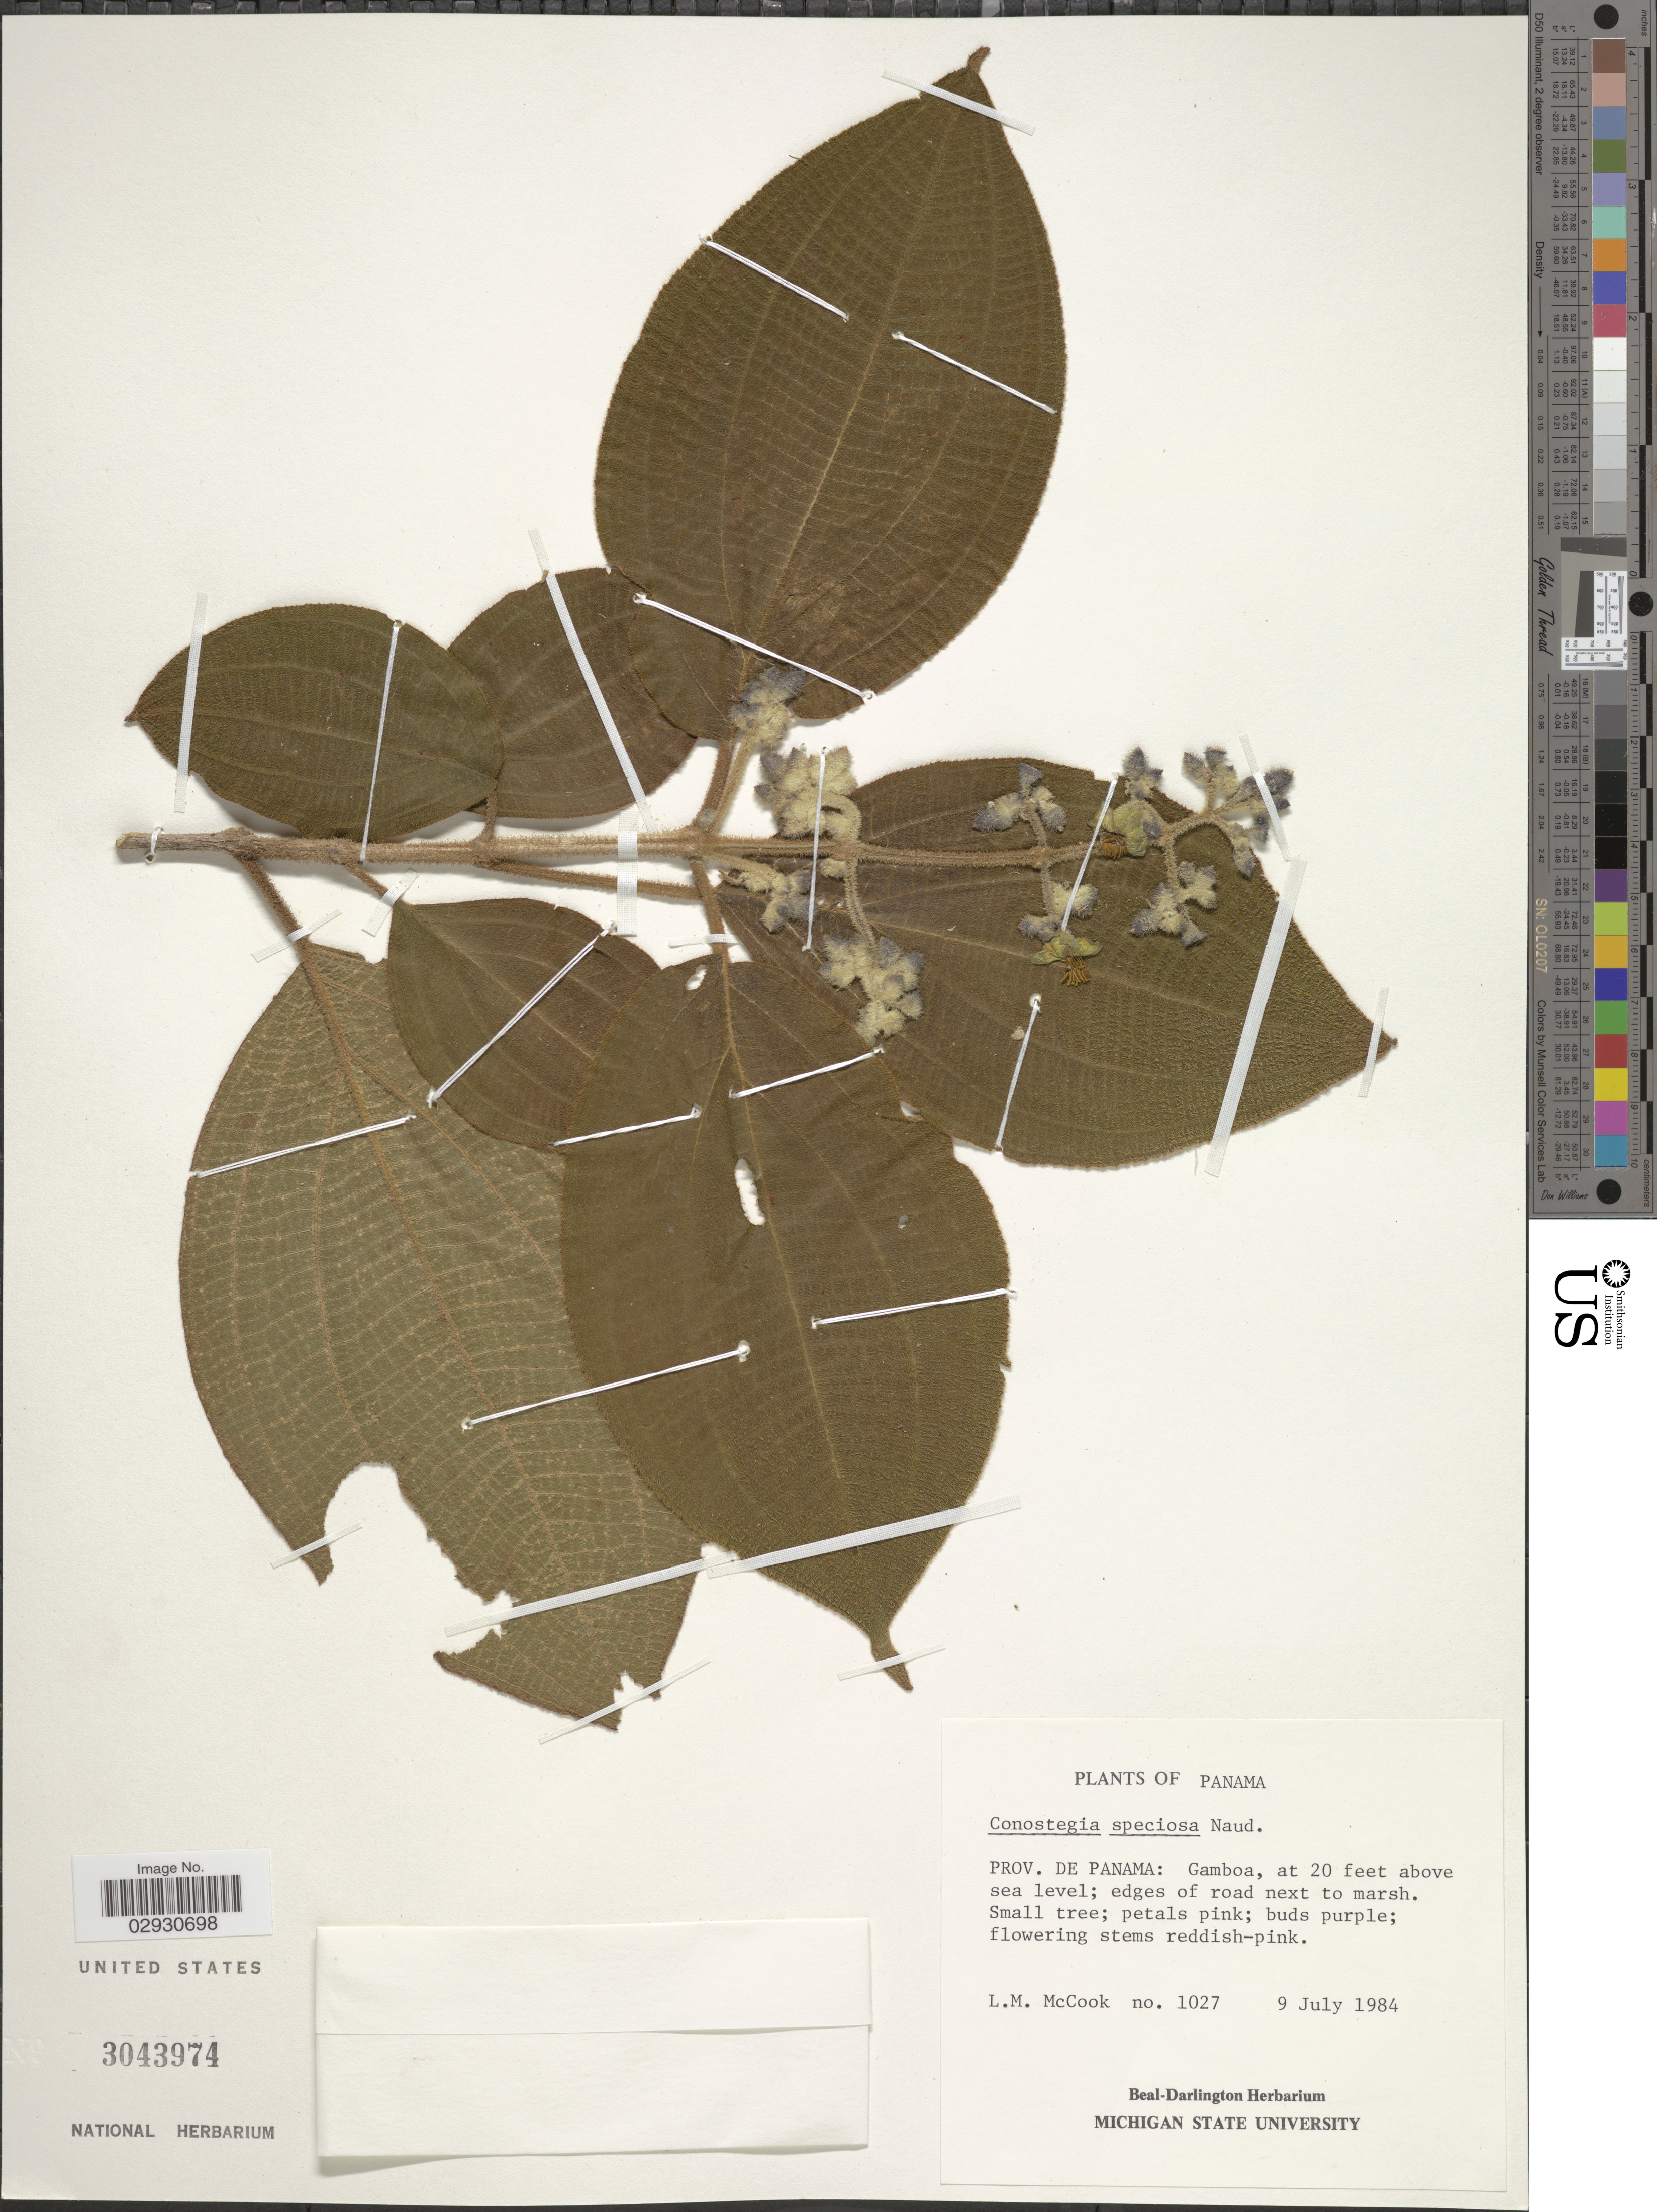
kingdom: Plantae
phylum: Tracheophyta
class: Magnoliopsida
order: Myrtales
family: Melastomataceae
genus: Conostegia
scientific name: Conostegia speciosa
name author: Naudin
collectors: L. McCook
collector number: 1027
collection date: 1984-07-09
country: Panama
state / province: Colón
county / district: Canal Zone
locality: Prov. De Panama: Gamboa; edges of road next to marsh.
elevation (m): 6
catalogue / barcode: US 3043974